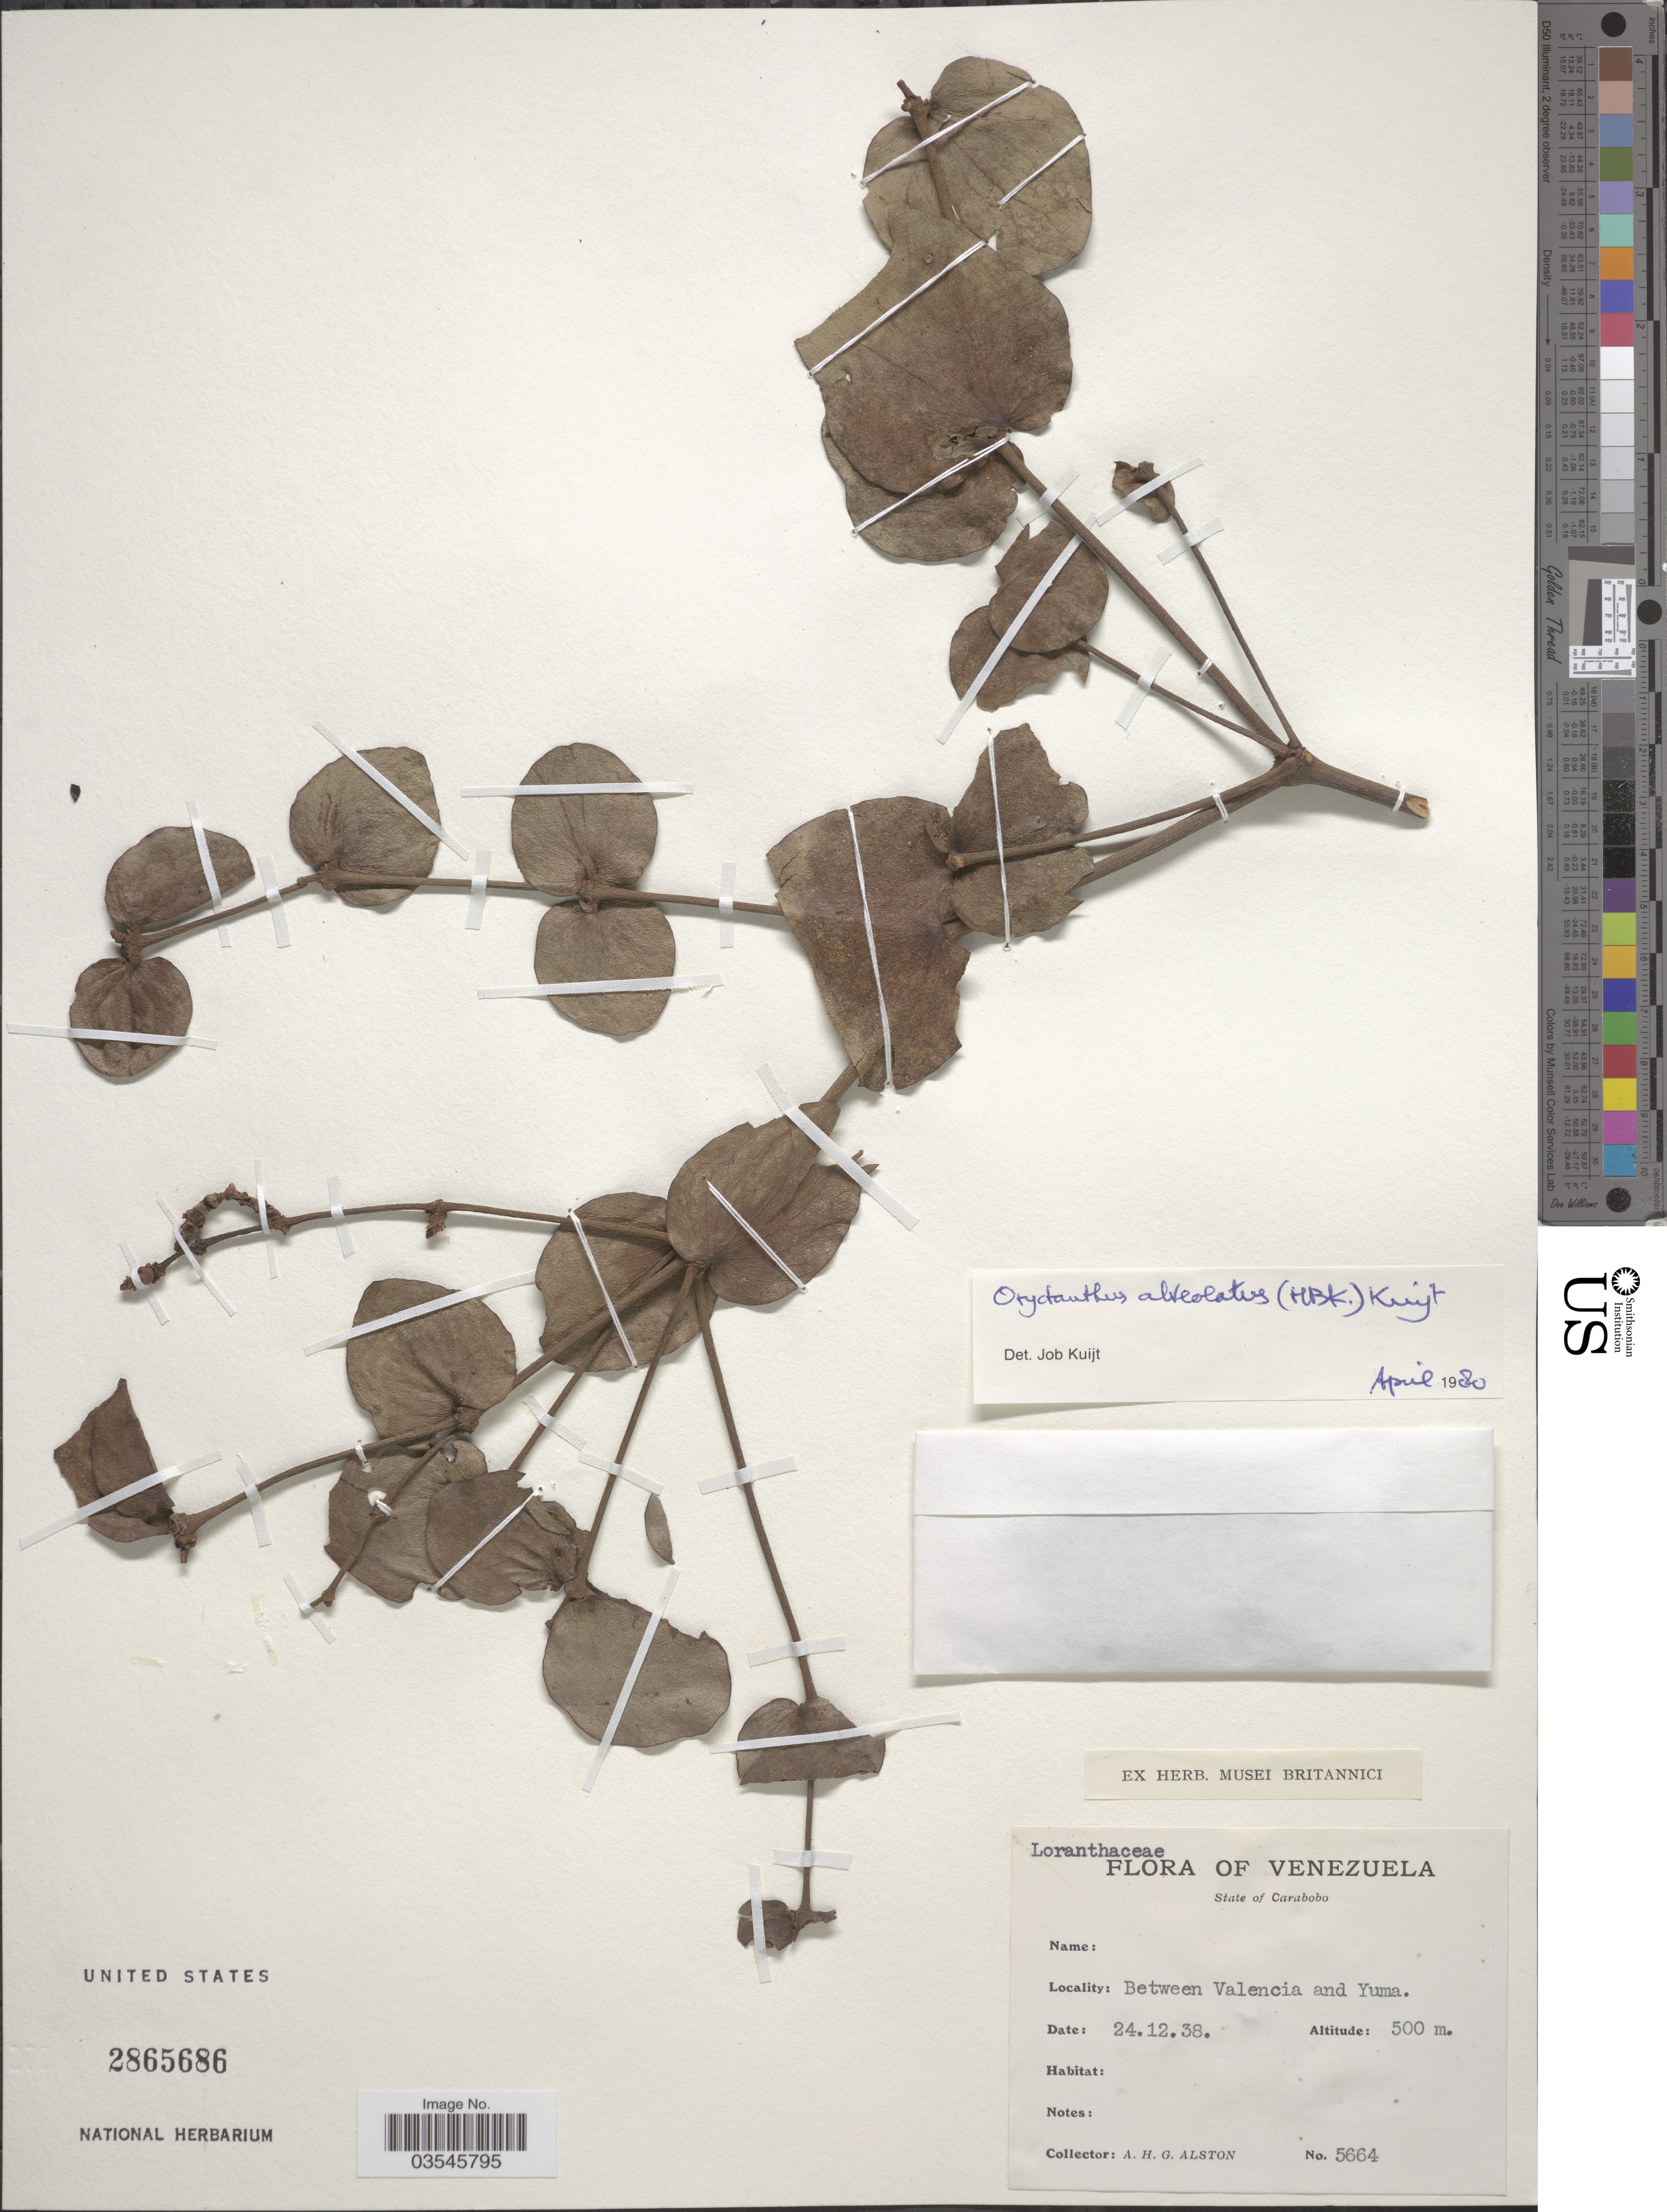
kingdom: Plantae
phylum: Tracheophyta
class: Magnoliopsida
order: Santalales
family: Loranthaceae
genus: Oryctanthus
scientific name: Oryctanthus alveolatus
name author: (Kunth) Kuijt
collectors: A. H. Alston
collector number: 5664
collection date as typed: Transcribed d/m/y: 24/12/38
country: Venezuela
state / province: Carabobo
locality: Between Valencia and Yuma.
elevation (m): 500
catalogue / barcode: US 2865686